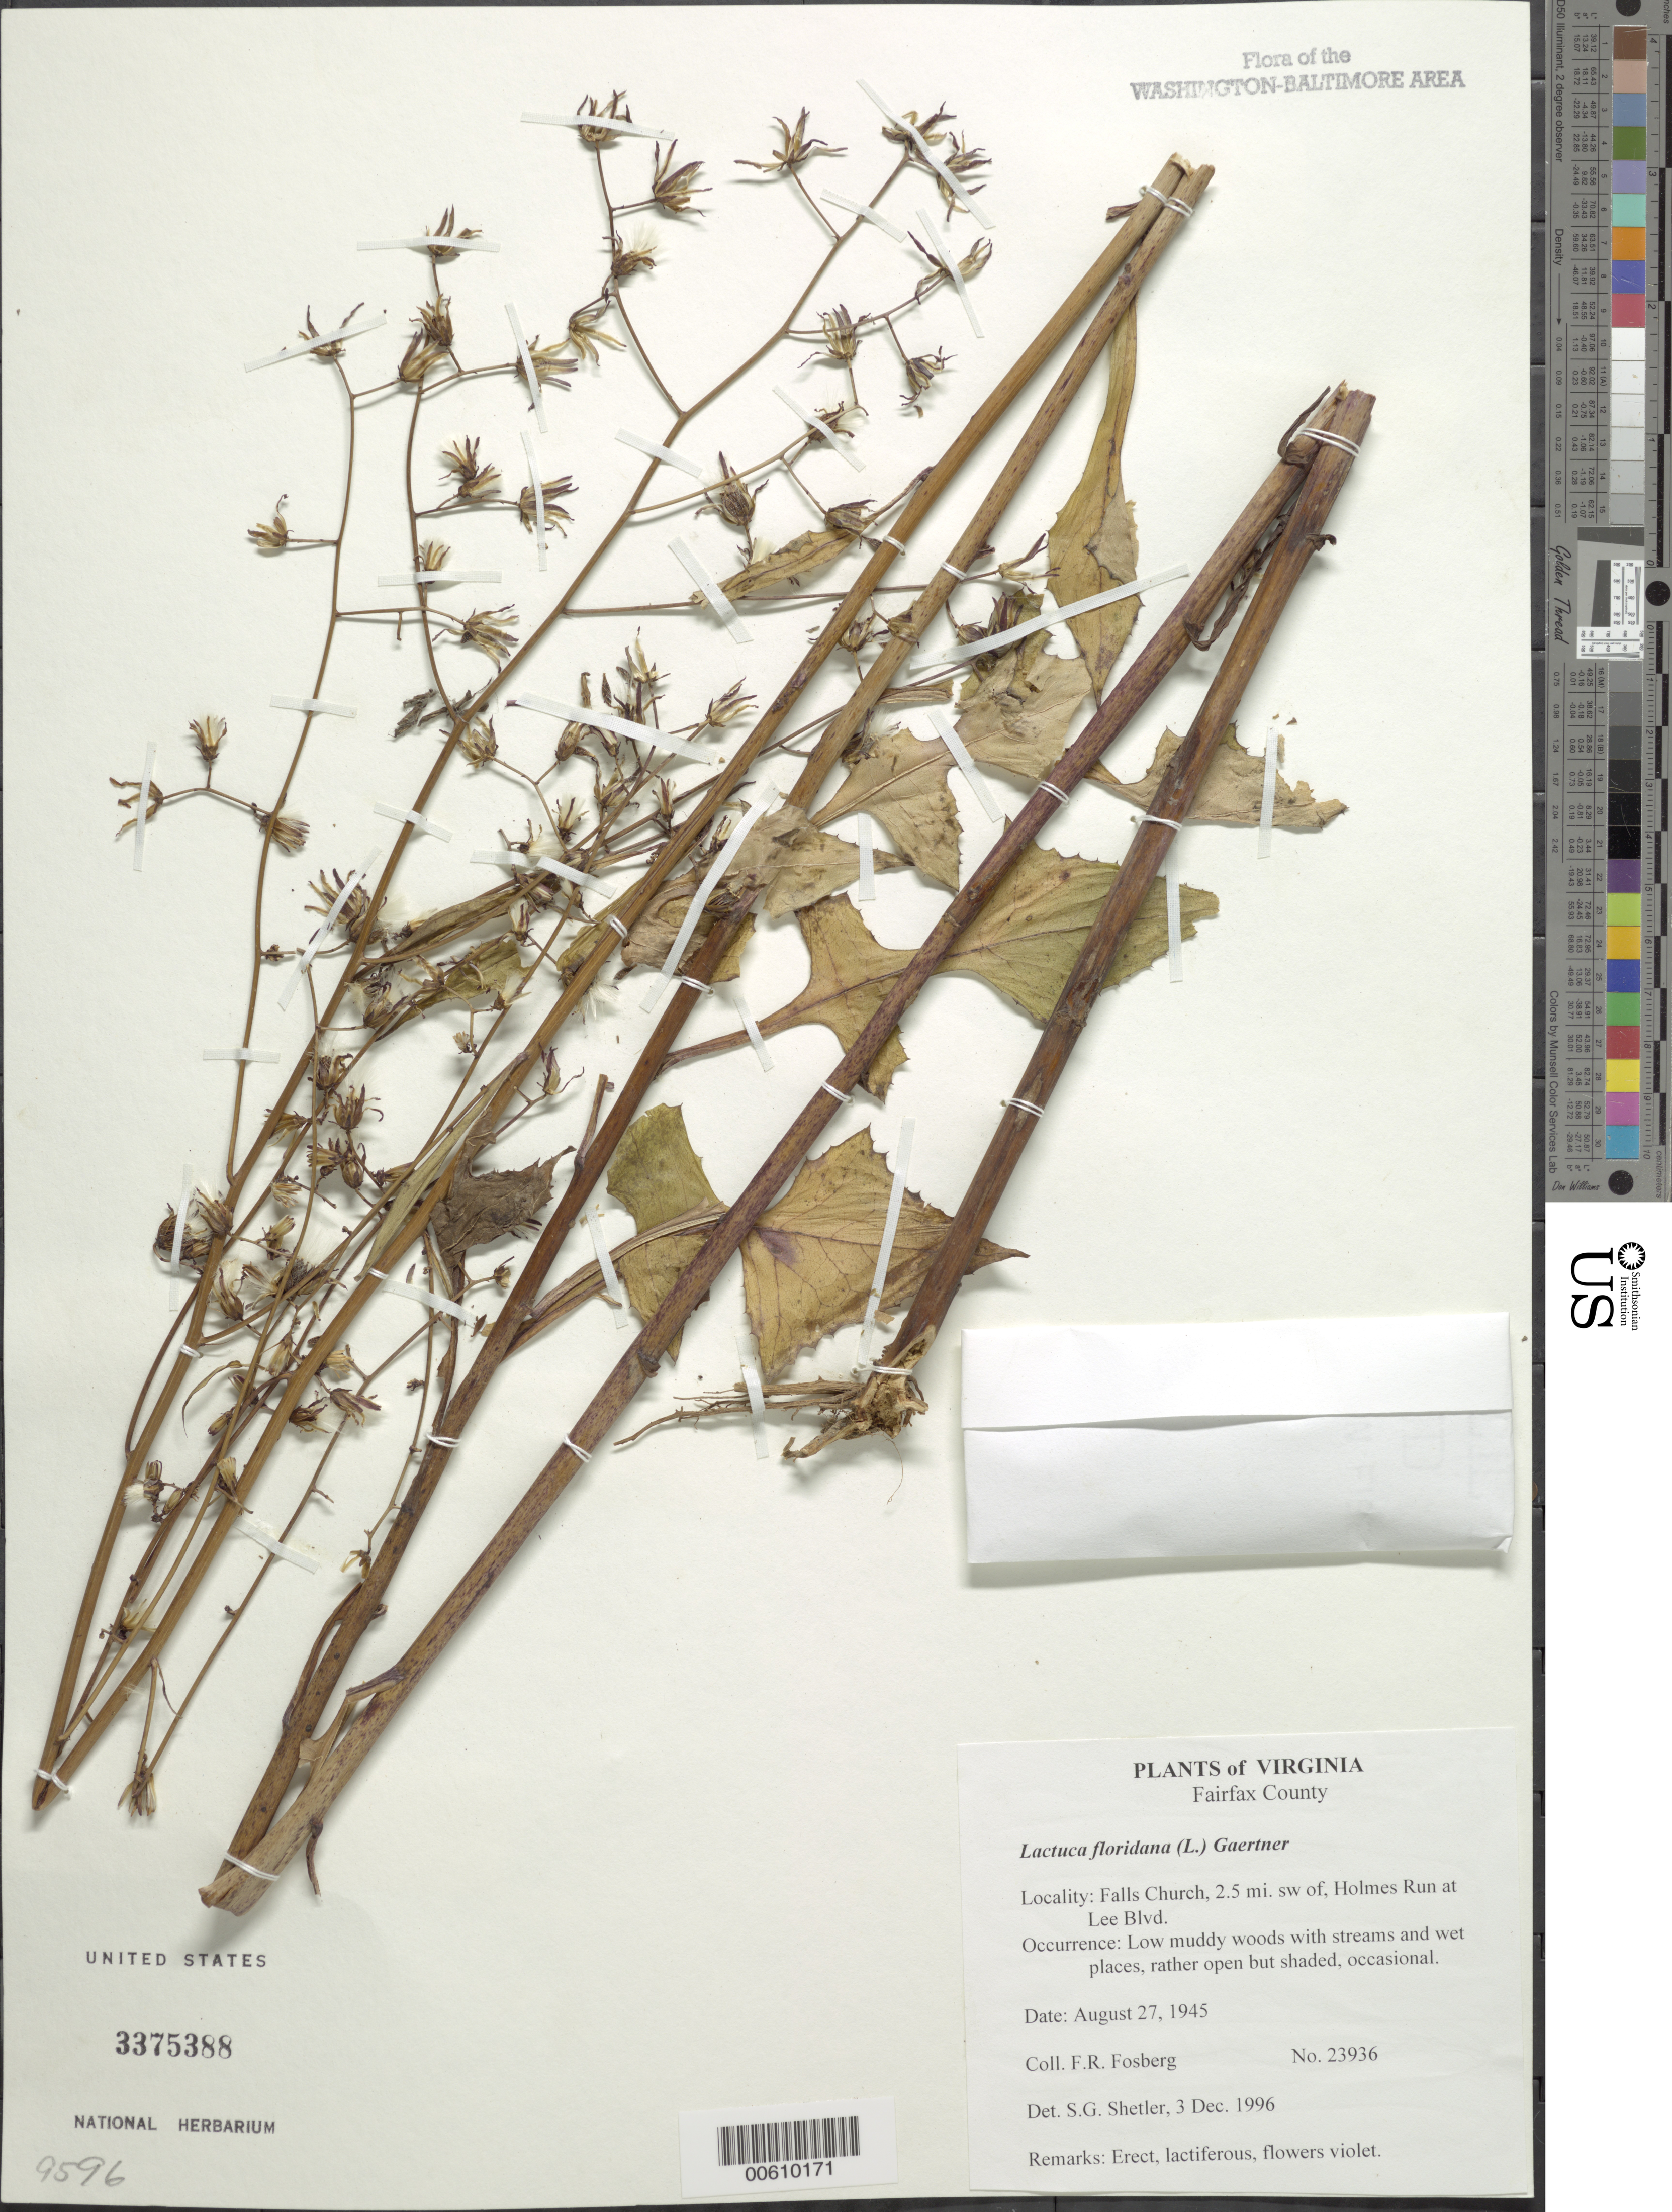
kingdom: Plantae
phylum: Tracheophyta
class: Magnoliopsida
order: Asterales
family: Asteraceae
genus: Lactuca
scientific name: Lactuca floridana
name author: (L.) Gaertn.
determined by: Shetler, Stanwyn G., (US), NMNH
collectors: F. R. Fosberg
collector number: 23936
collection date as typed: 27 Aug 1945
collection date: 1945-08-27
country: United States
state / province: Virginia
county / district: Fairfax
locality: Falls Church, 2.5 mi. sw of, Holmes Run at Lee Blvd.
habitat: Low muddy woods with streams and wet places, rather open but shaded, occasional.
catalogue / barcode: US 3375388